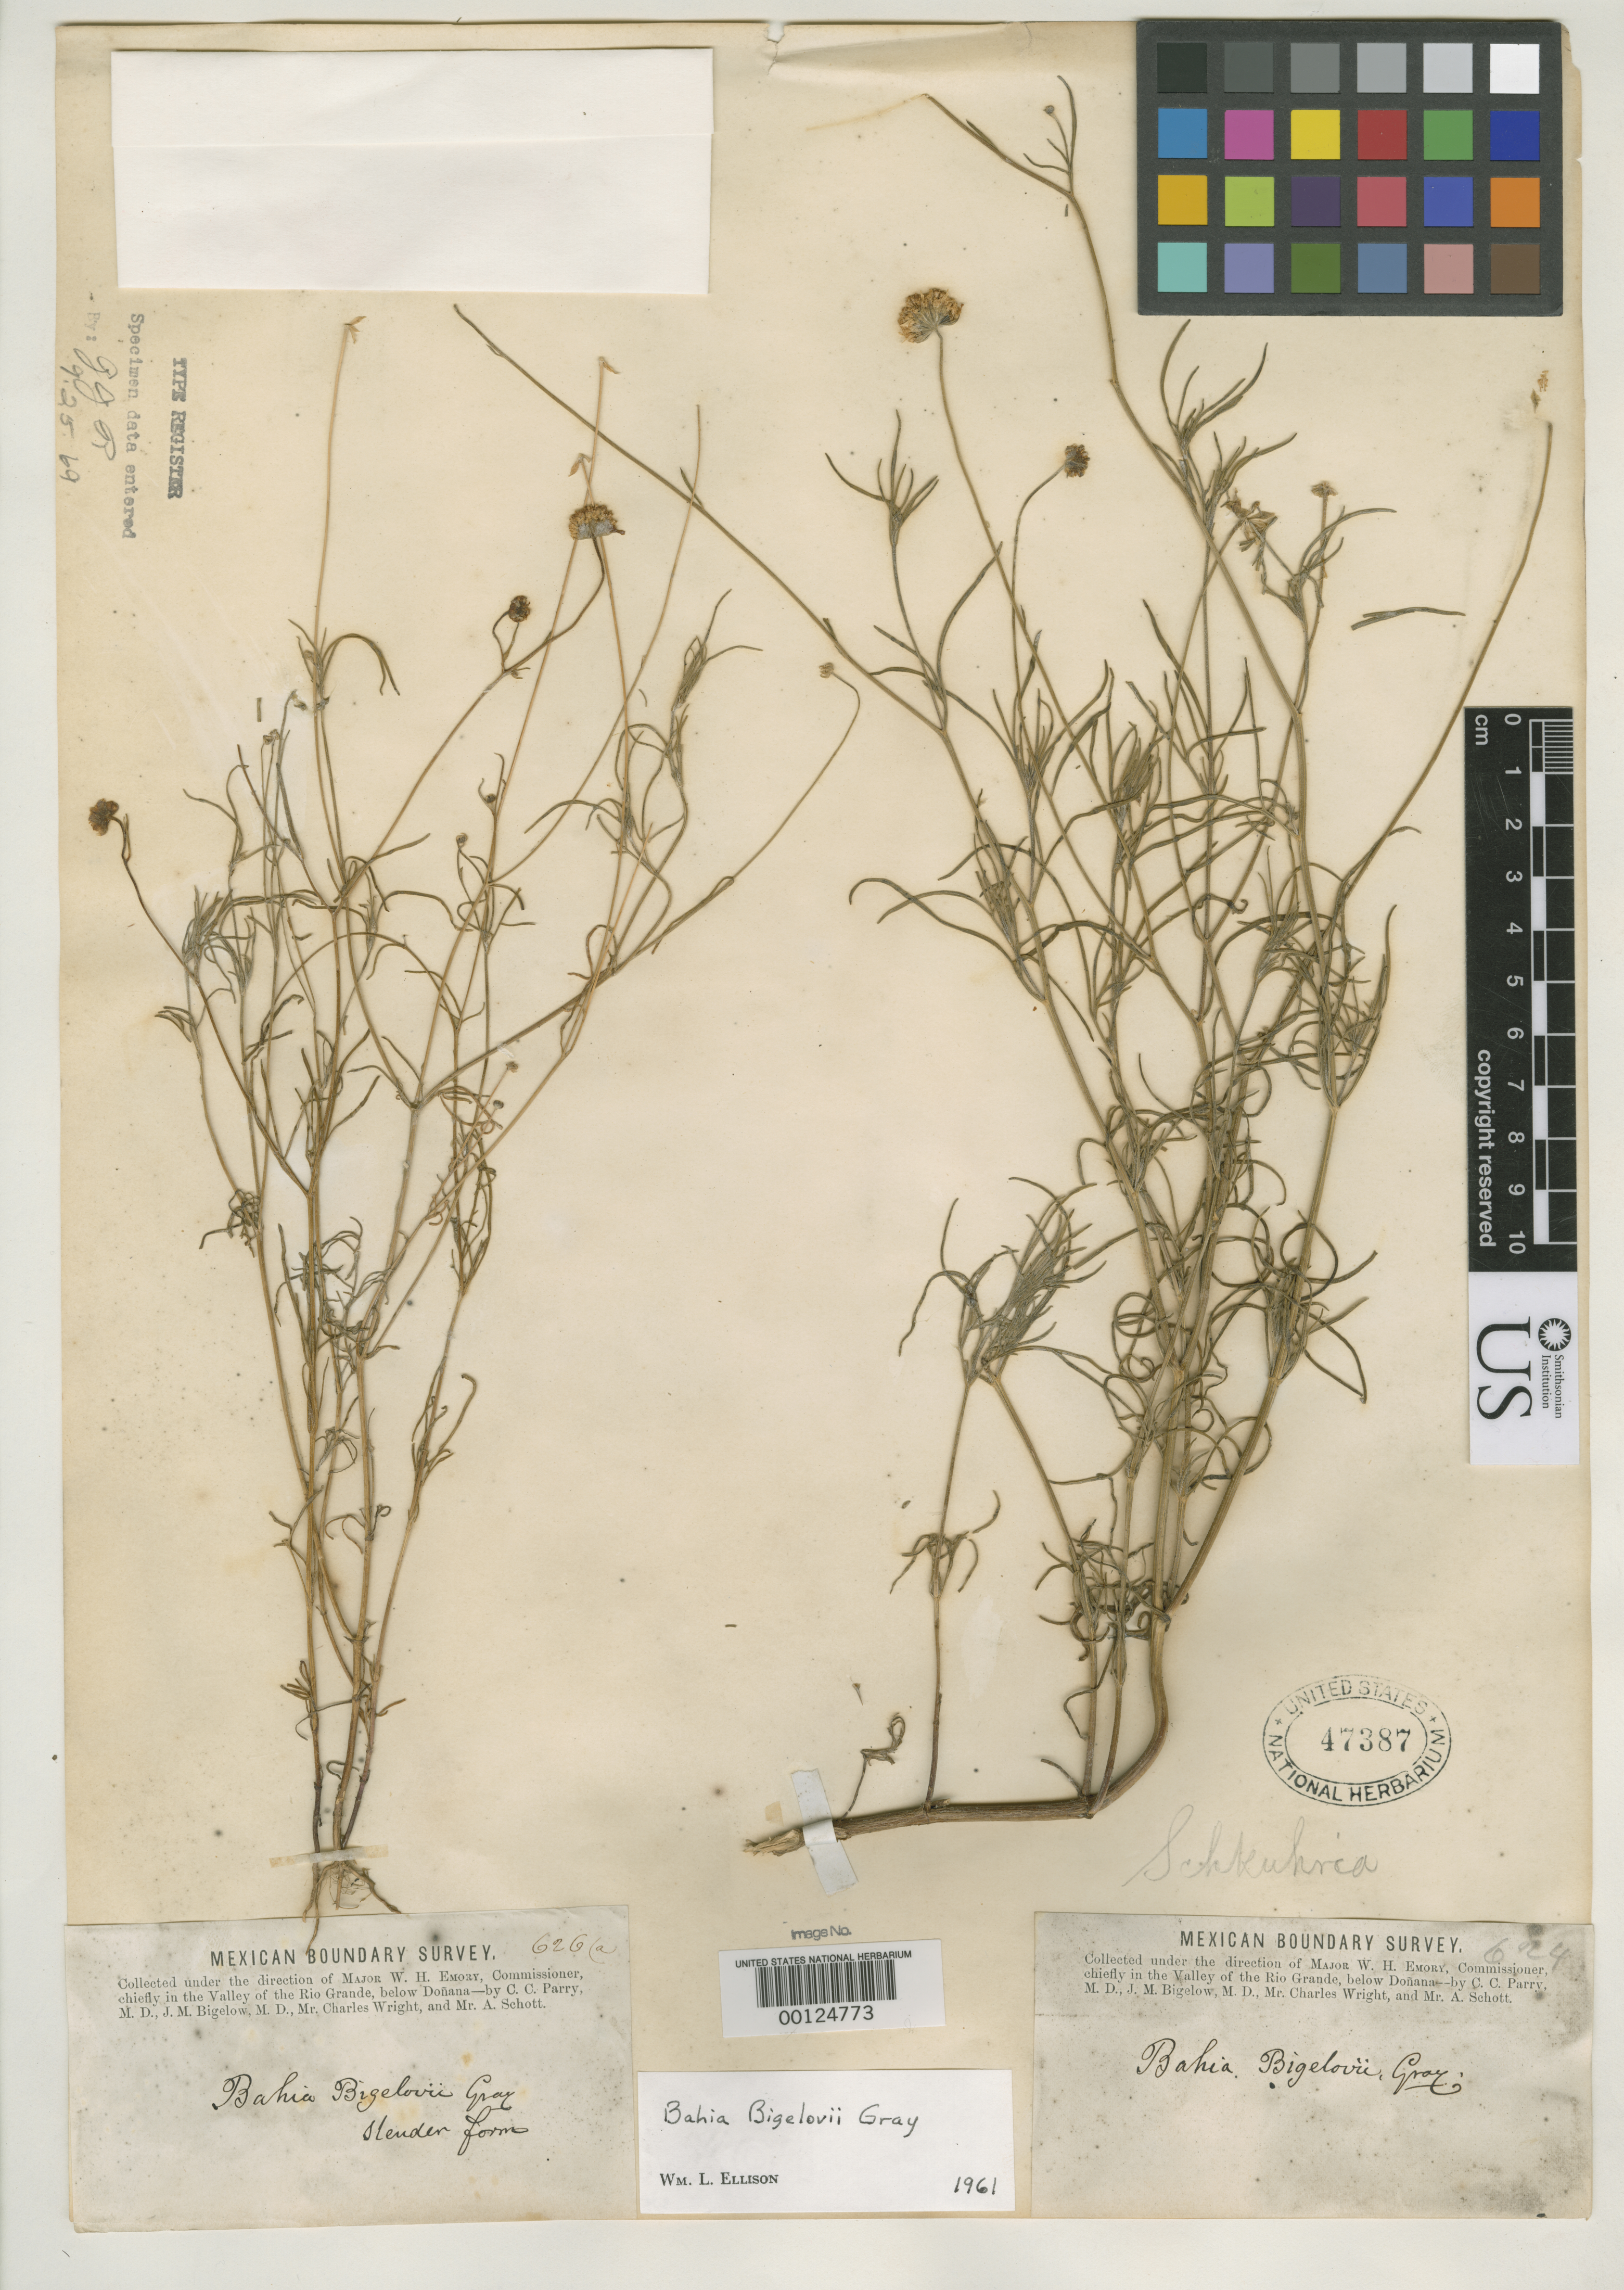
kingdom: Plantae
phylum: Tracheophyta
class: Magnoliopsida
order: Asterales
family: Asteraceae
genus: Bahia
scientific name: Bahia bigelovii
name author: A. Gray in Emory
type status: Possible Syntype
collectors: C. C. Parry, J. M. Bigelow, C. Wright & A. C. V. Schott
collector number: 624 and 626a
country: United States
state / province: Texas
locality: Valley of the Río Grande, below Doñana. [Protologue, "Valley of the Limpio, W. Texas, July, 1852; Bigelow"]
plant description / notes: Syntype? Protologue cites type as "Valley of the Limpio, W. Texas, July, 1852; Bigelow". Ellison (1964, Rhodora 66: 213) cites Bigelow s.n. with that data as holotype at GH.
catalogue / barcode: US 47387